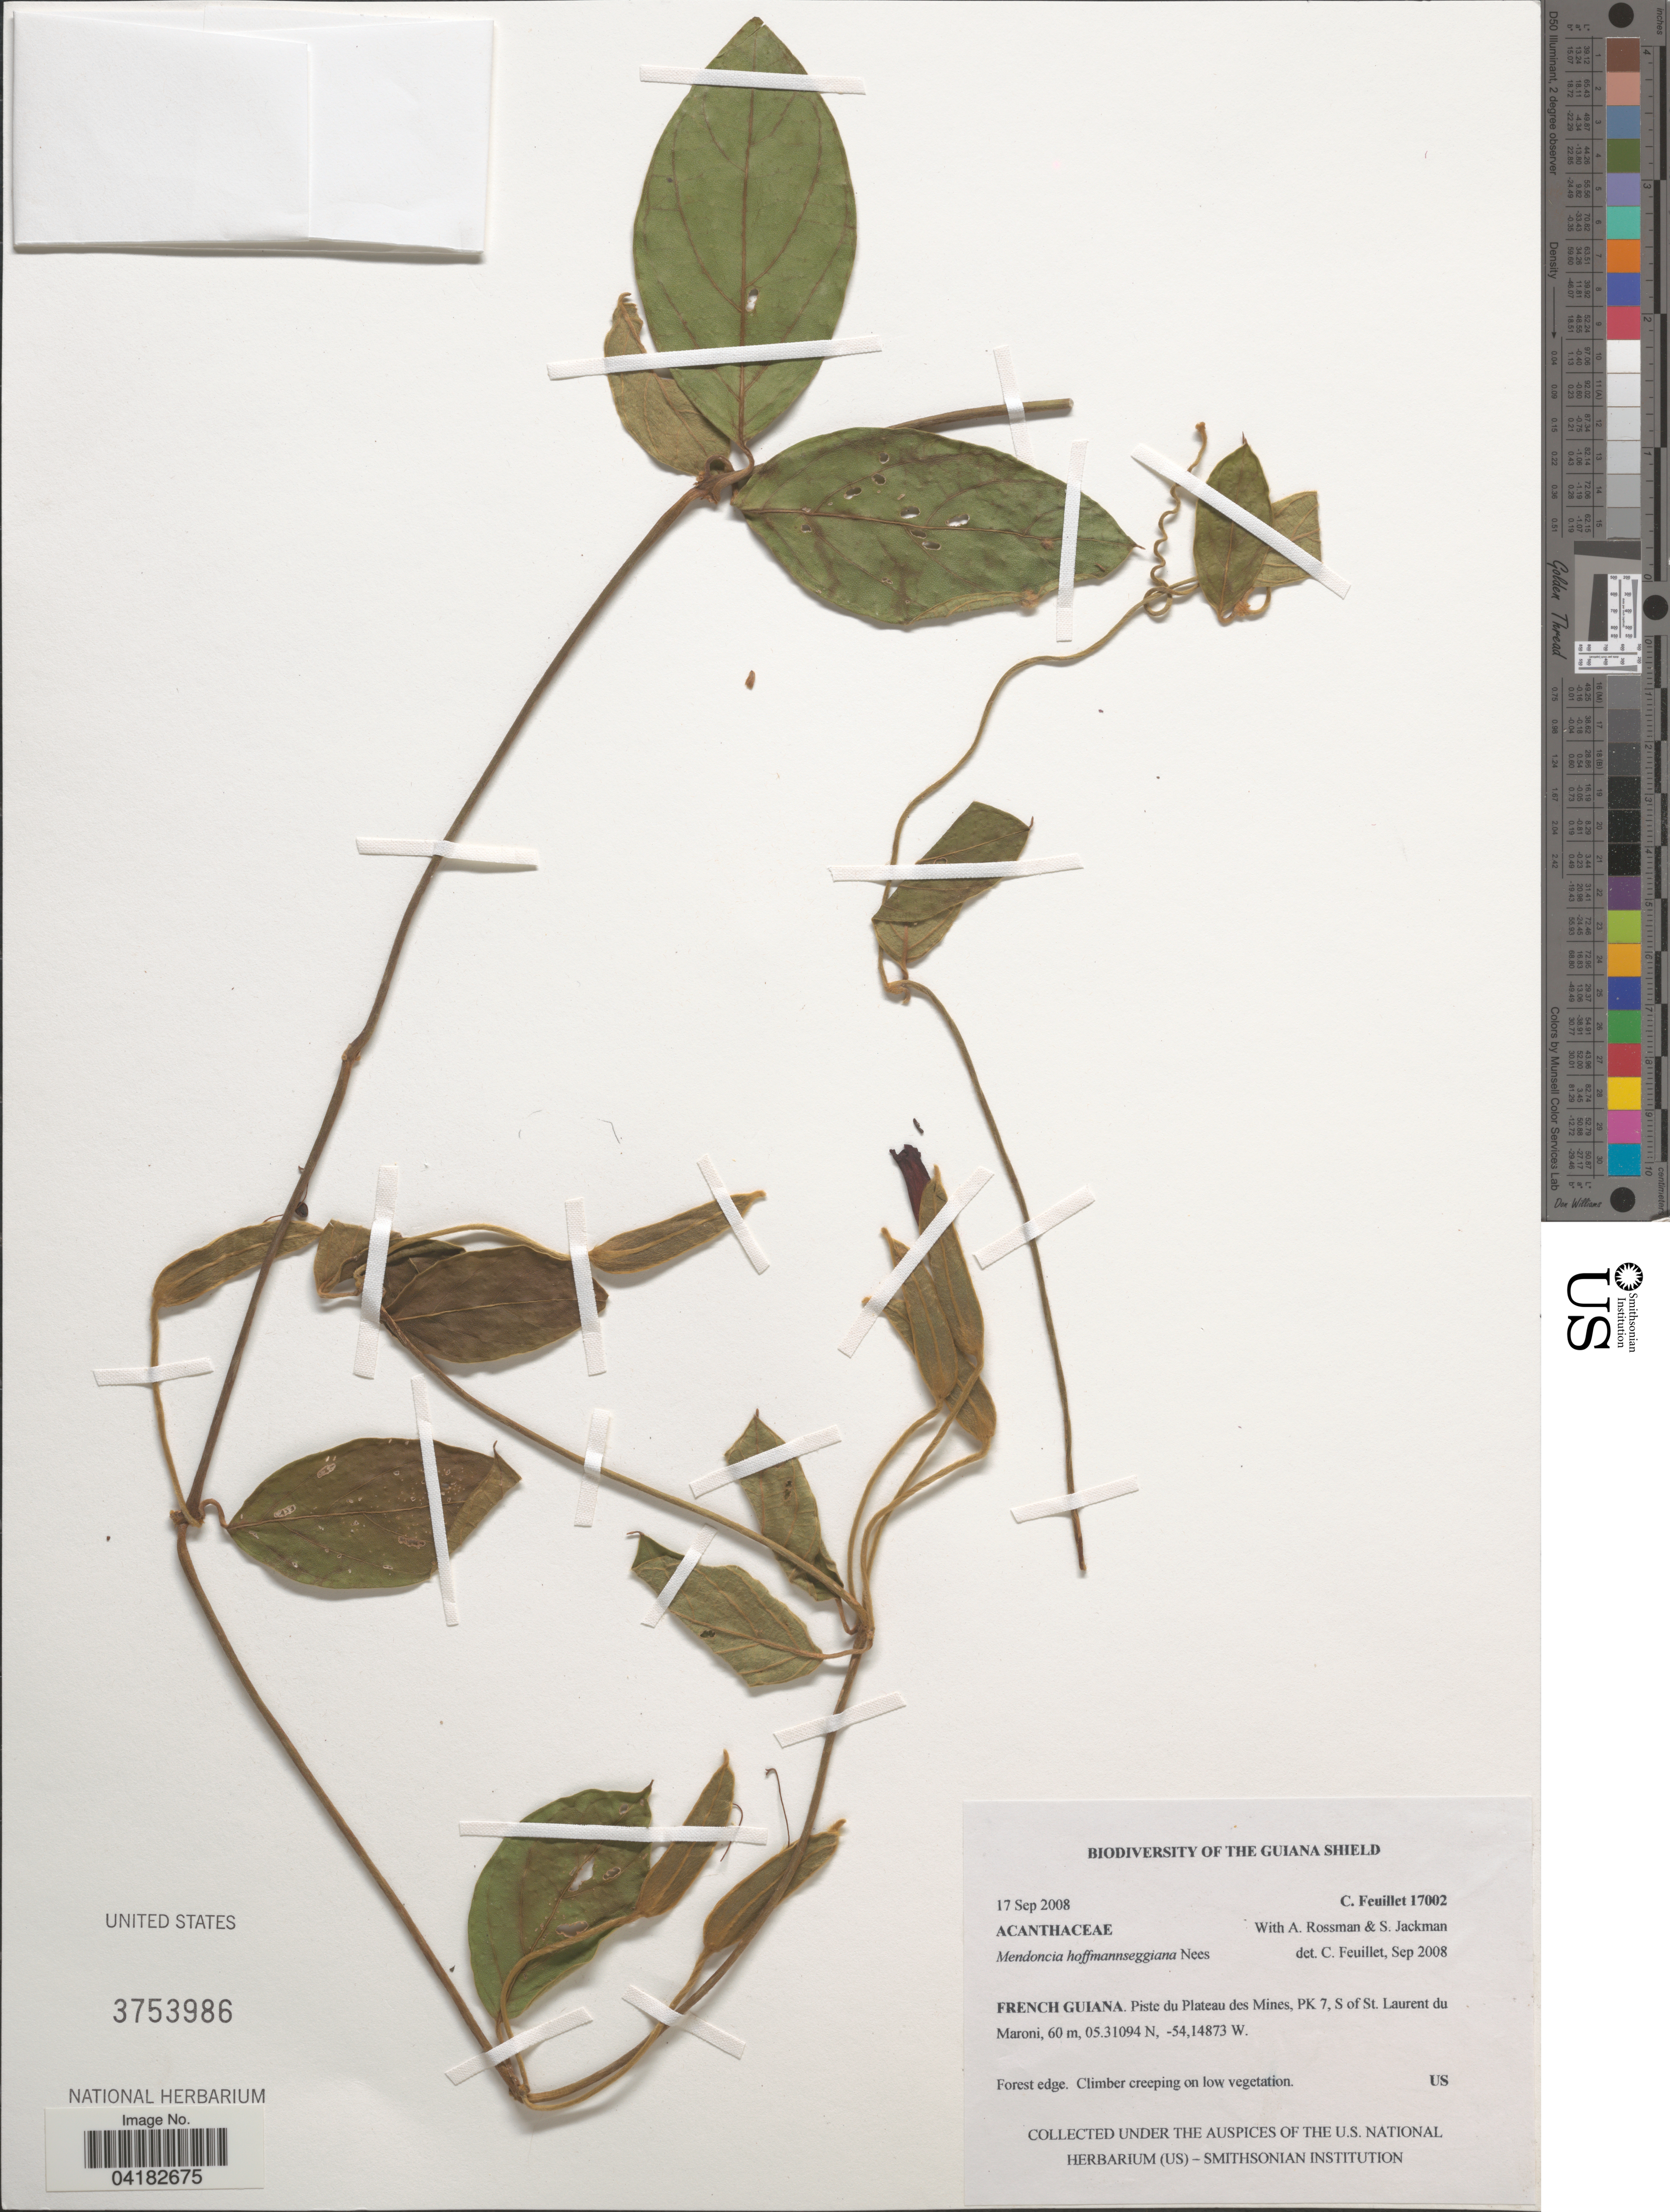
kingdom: Plantae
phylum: Tracheophyta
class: Magnoliopsida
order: Lamiales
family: Acanthaceae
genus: Mendoncia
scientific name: Mendoncia hoffmannseggiana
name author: Nees in DC.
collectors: C. Feuillet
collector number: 17002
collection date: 2008-09-17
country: French Guiana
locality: The Guiana Shield. Piste du Plateau des Mines, PK 7, S of St. Laurent du Maroni.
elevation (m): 60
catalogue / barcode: US 3753986